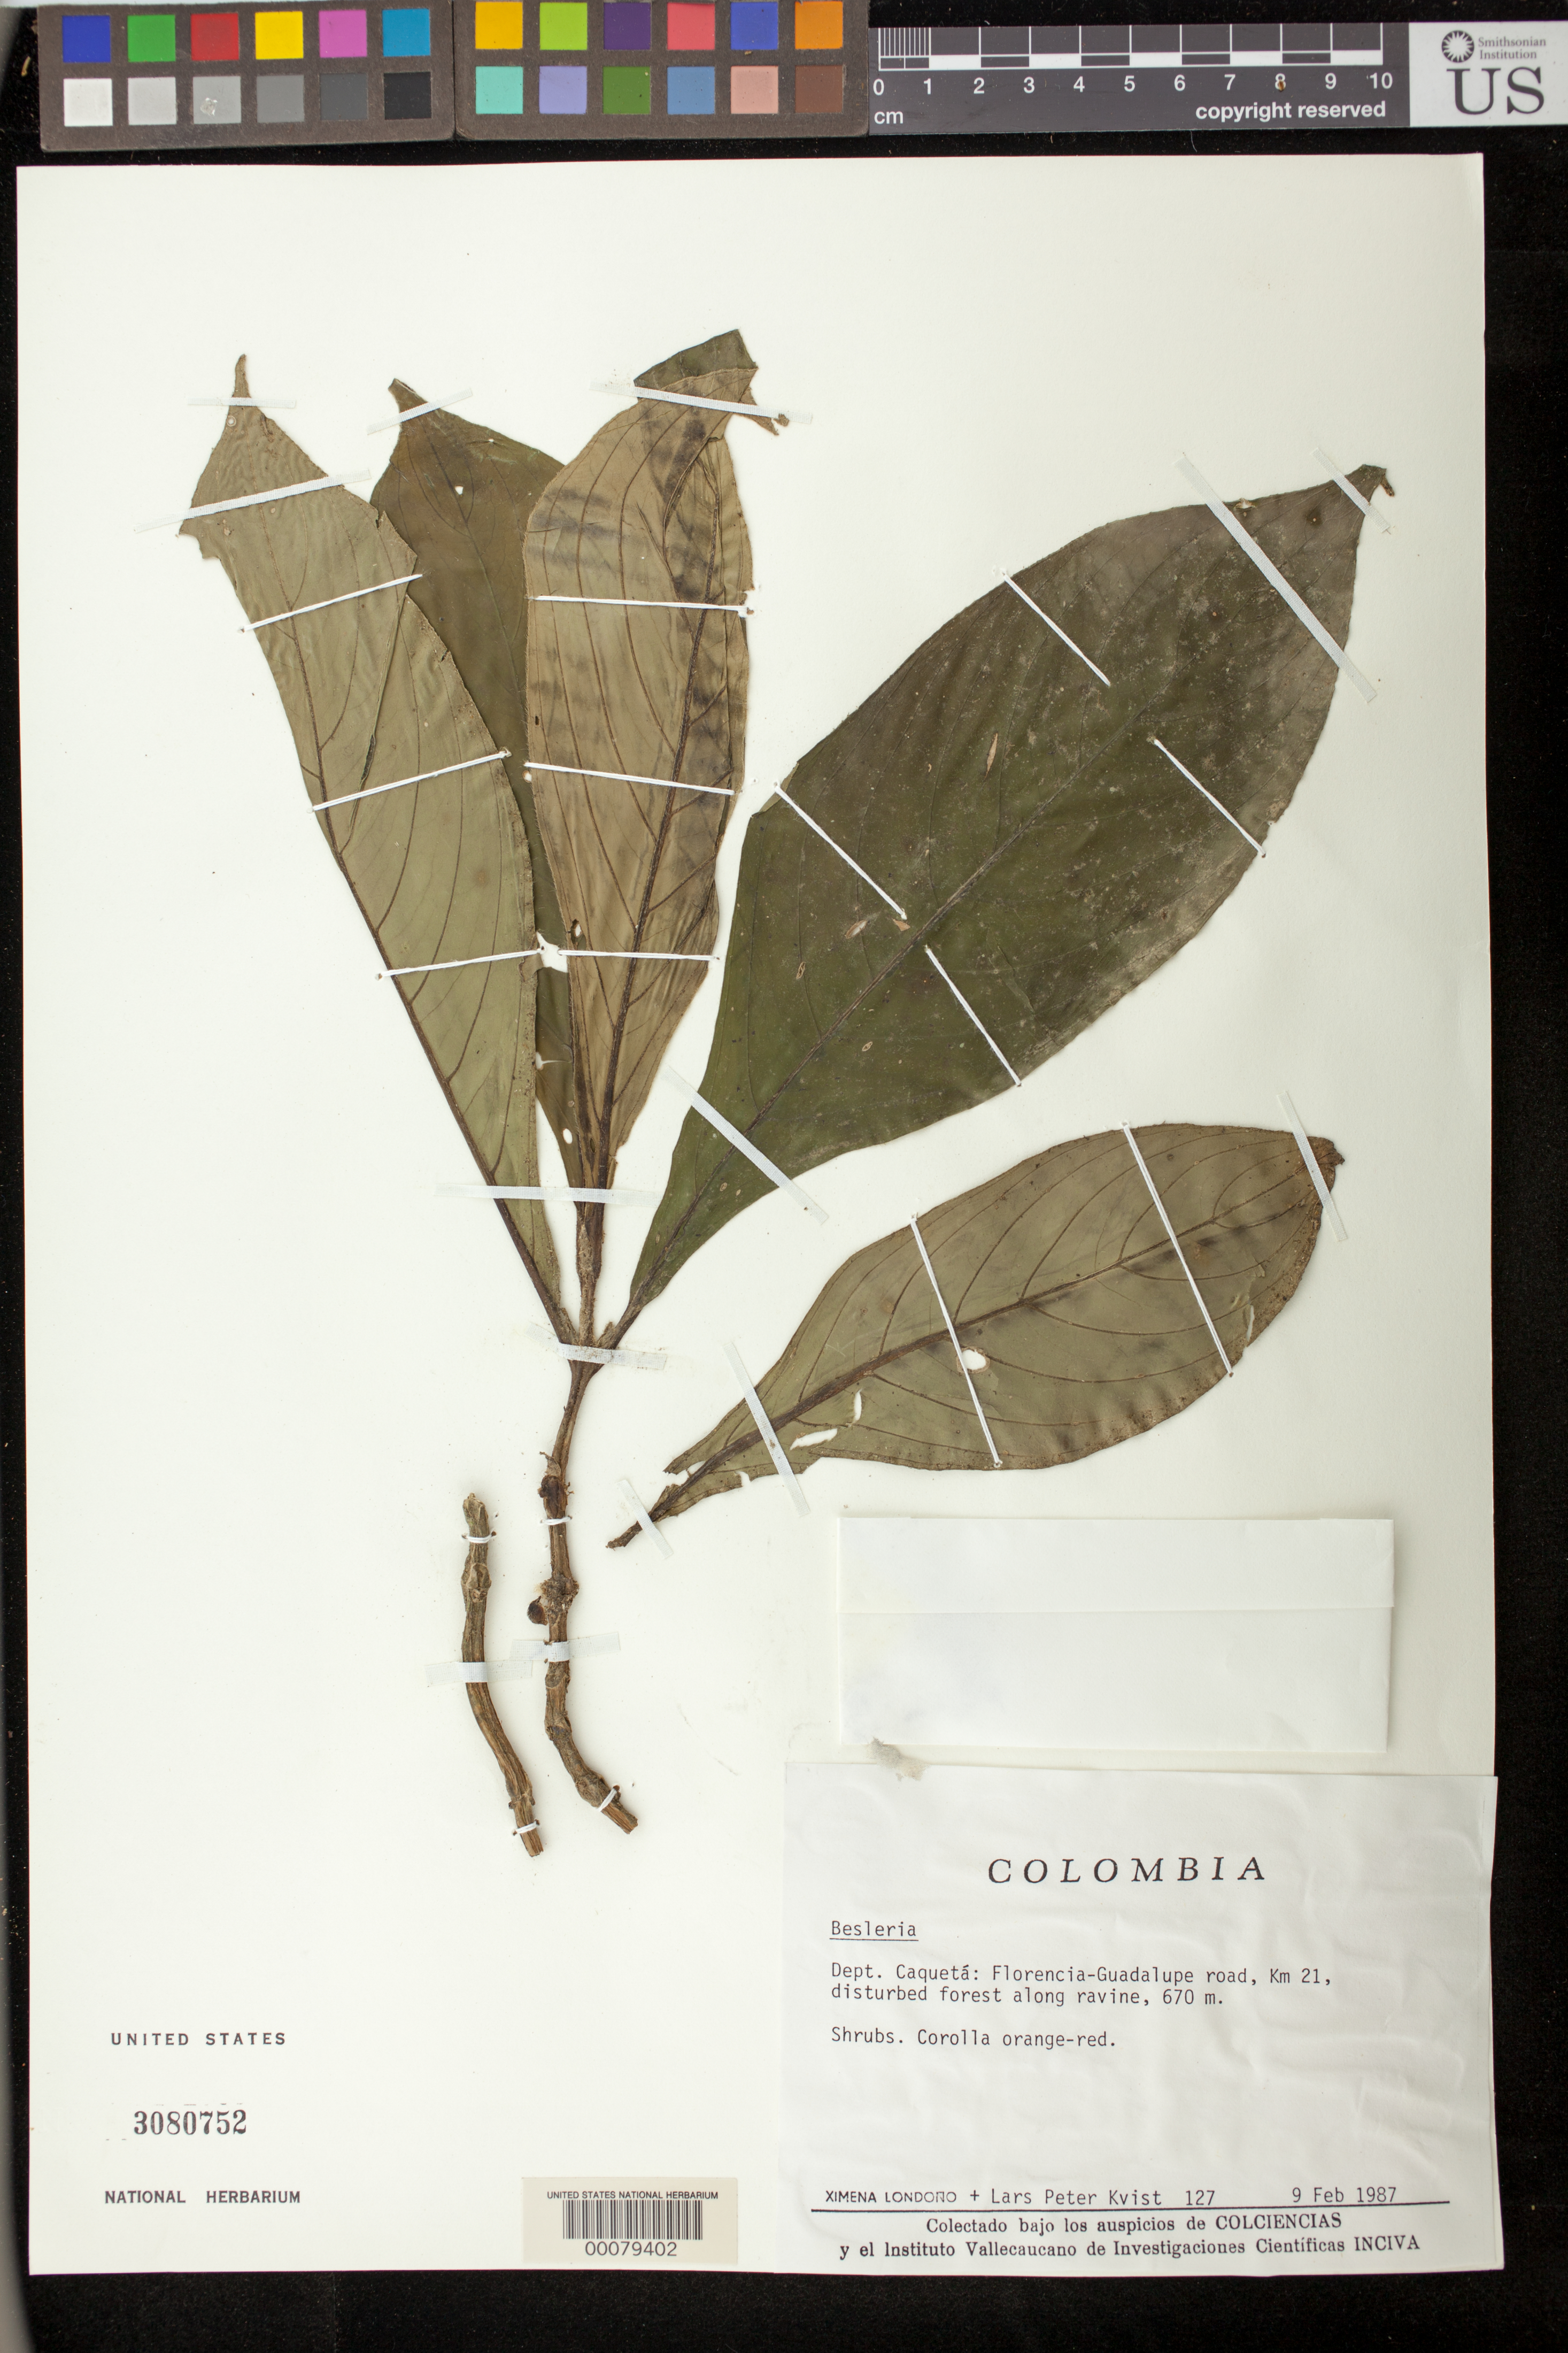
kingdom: Plantae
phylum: Tracheophyta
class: Magnoliopsida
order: Lamiales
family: Gesneriaceae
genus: Besleria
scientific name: Besleria sp.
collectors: X. Londoño & L. P. Kvist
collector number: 127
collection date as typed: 09 Feb 1987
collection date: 1987-02-09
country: Colombia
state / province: Caquetá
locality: Florenica - Guadalupe road, km 21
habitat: Disturbed forest along ravine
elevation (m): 670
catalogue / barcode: US 3080752